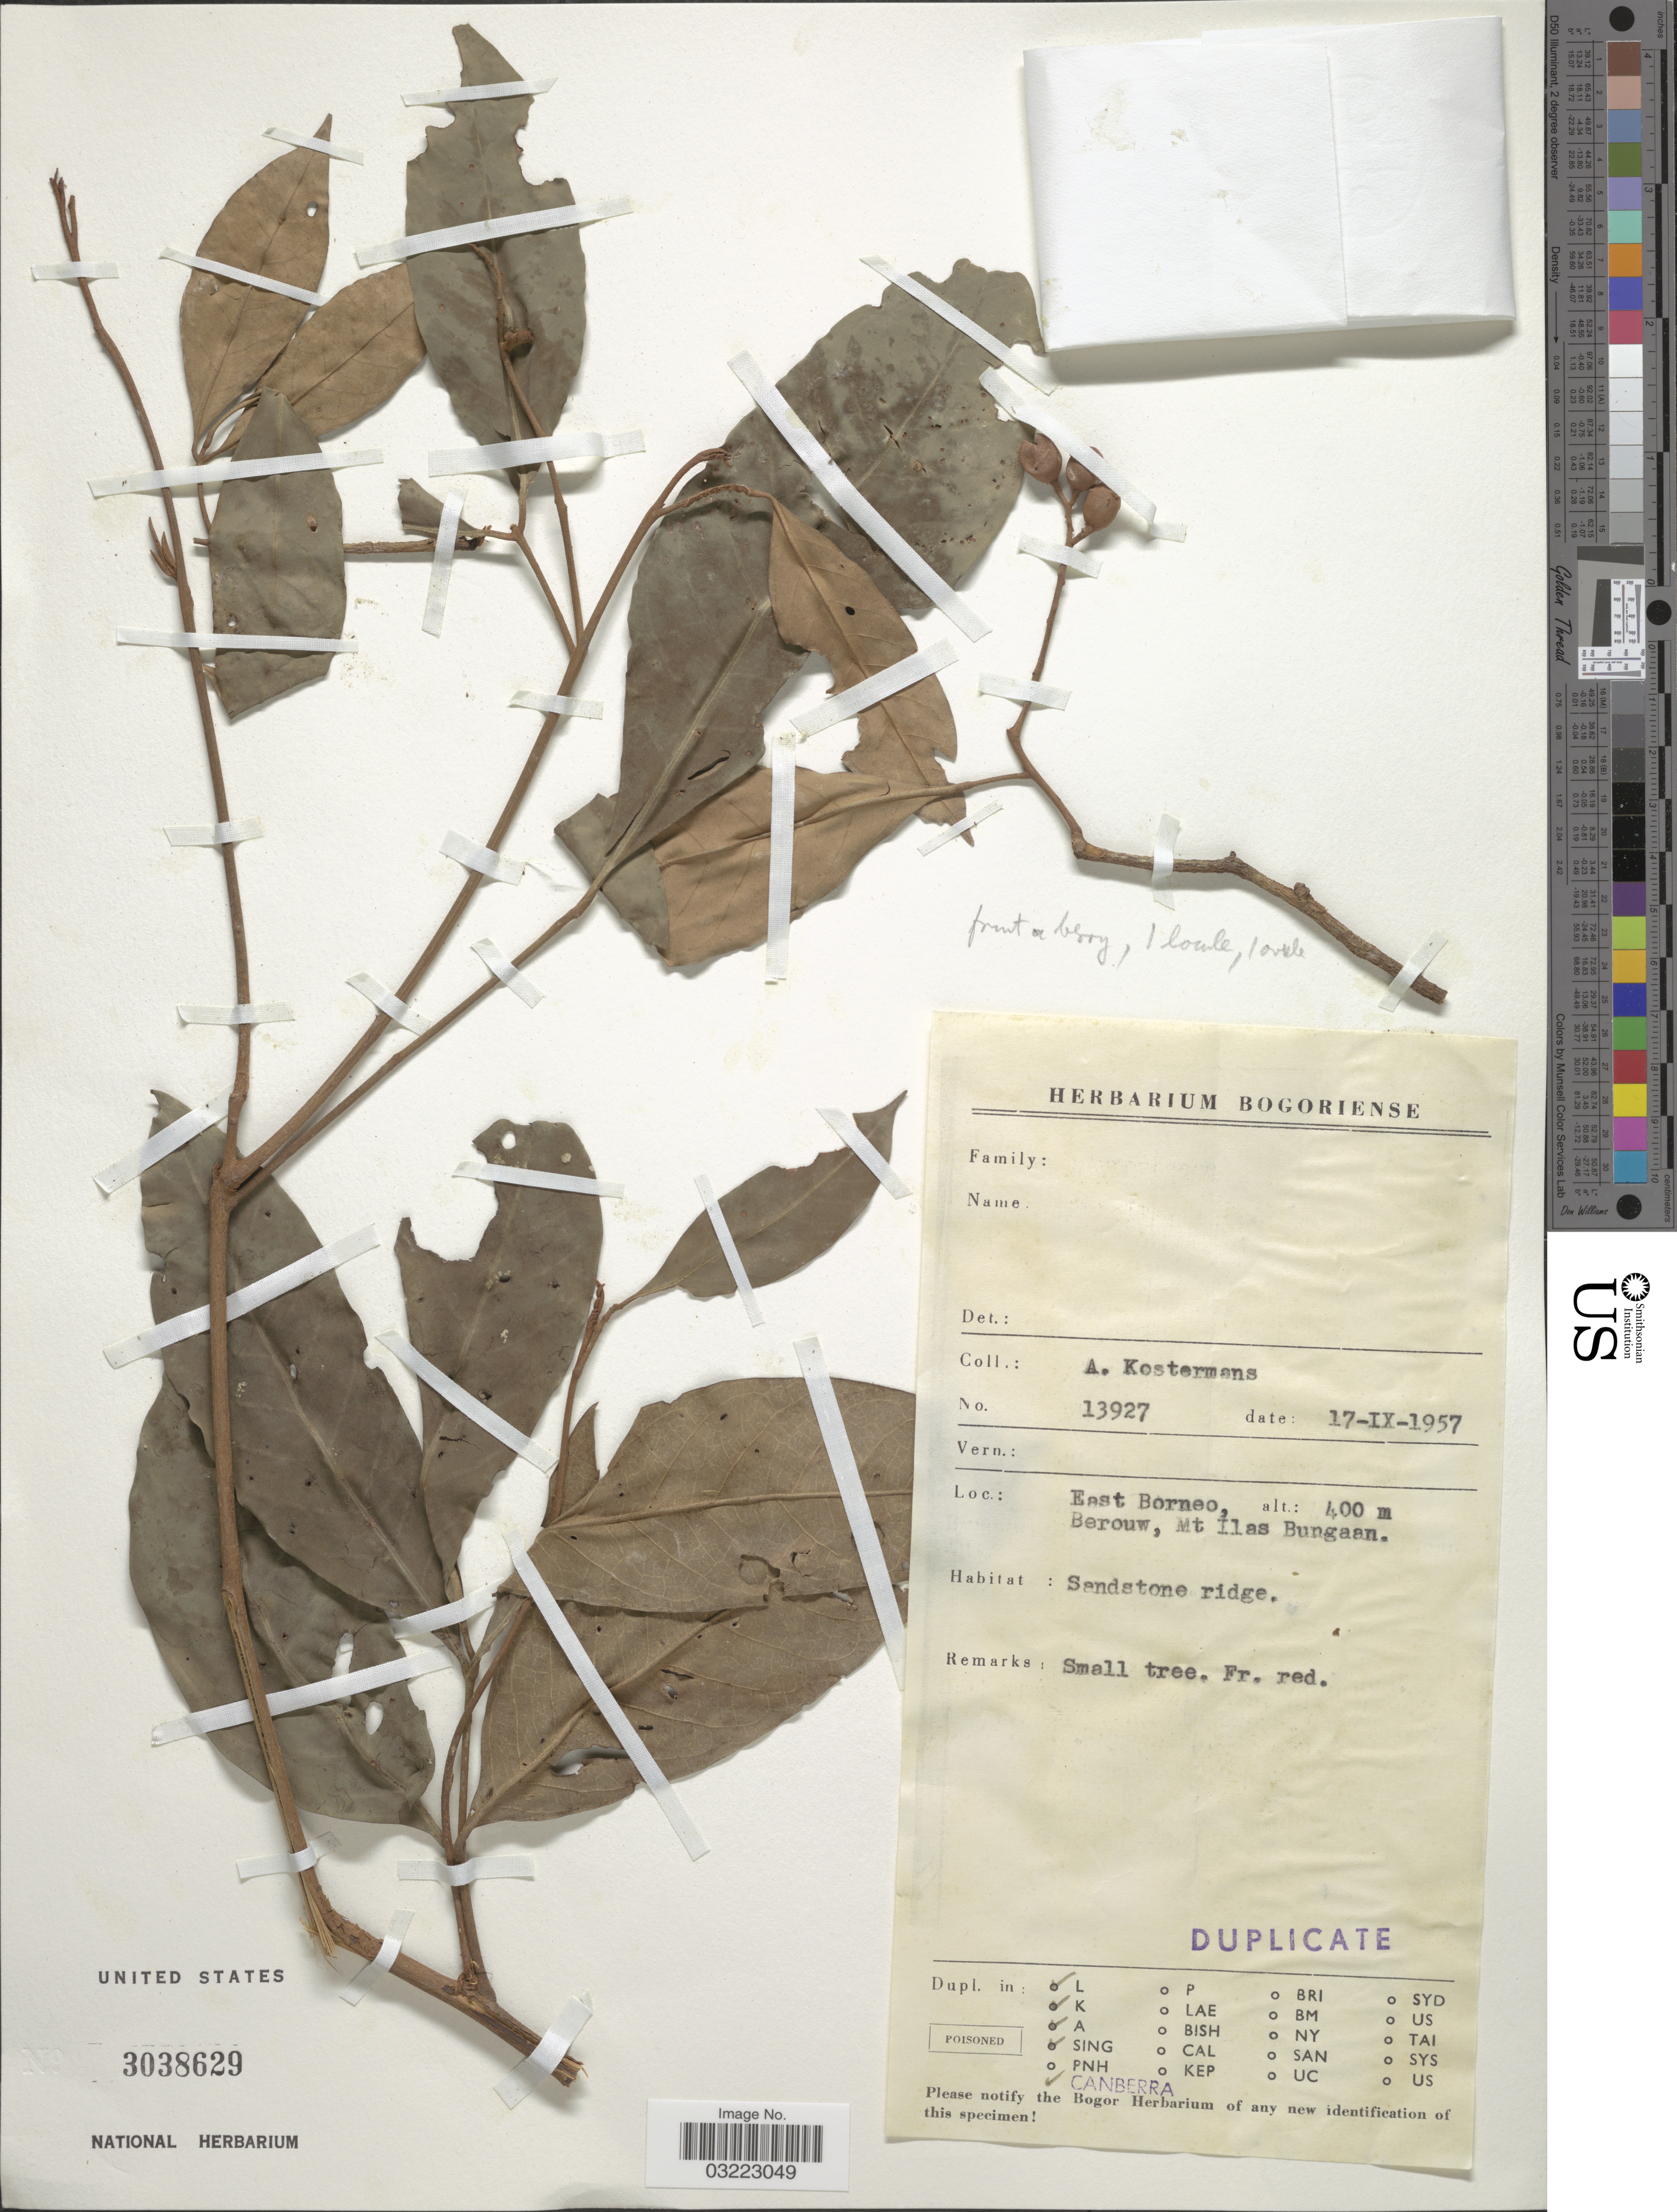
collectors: A. J. G. Kostermans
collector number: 13927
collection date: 1957-09-17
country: Indonesia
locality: East Borneo, Berouw, Mt Ilas Bungaan.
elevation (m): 400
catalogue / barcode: US 3038629